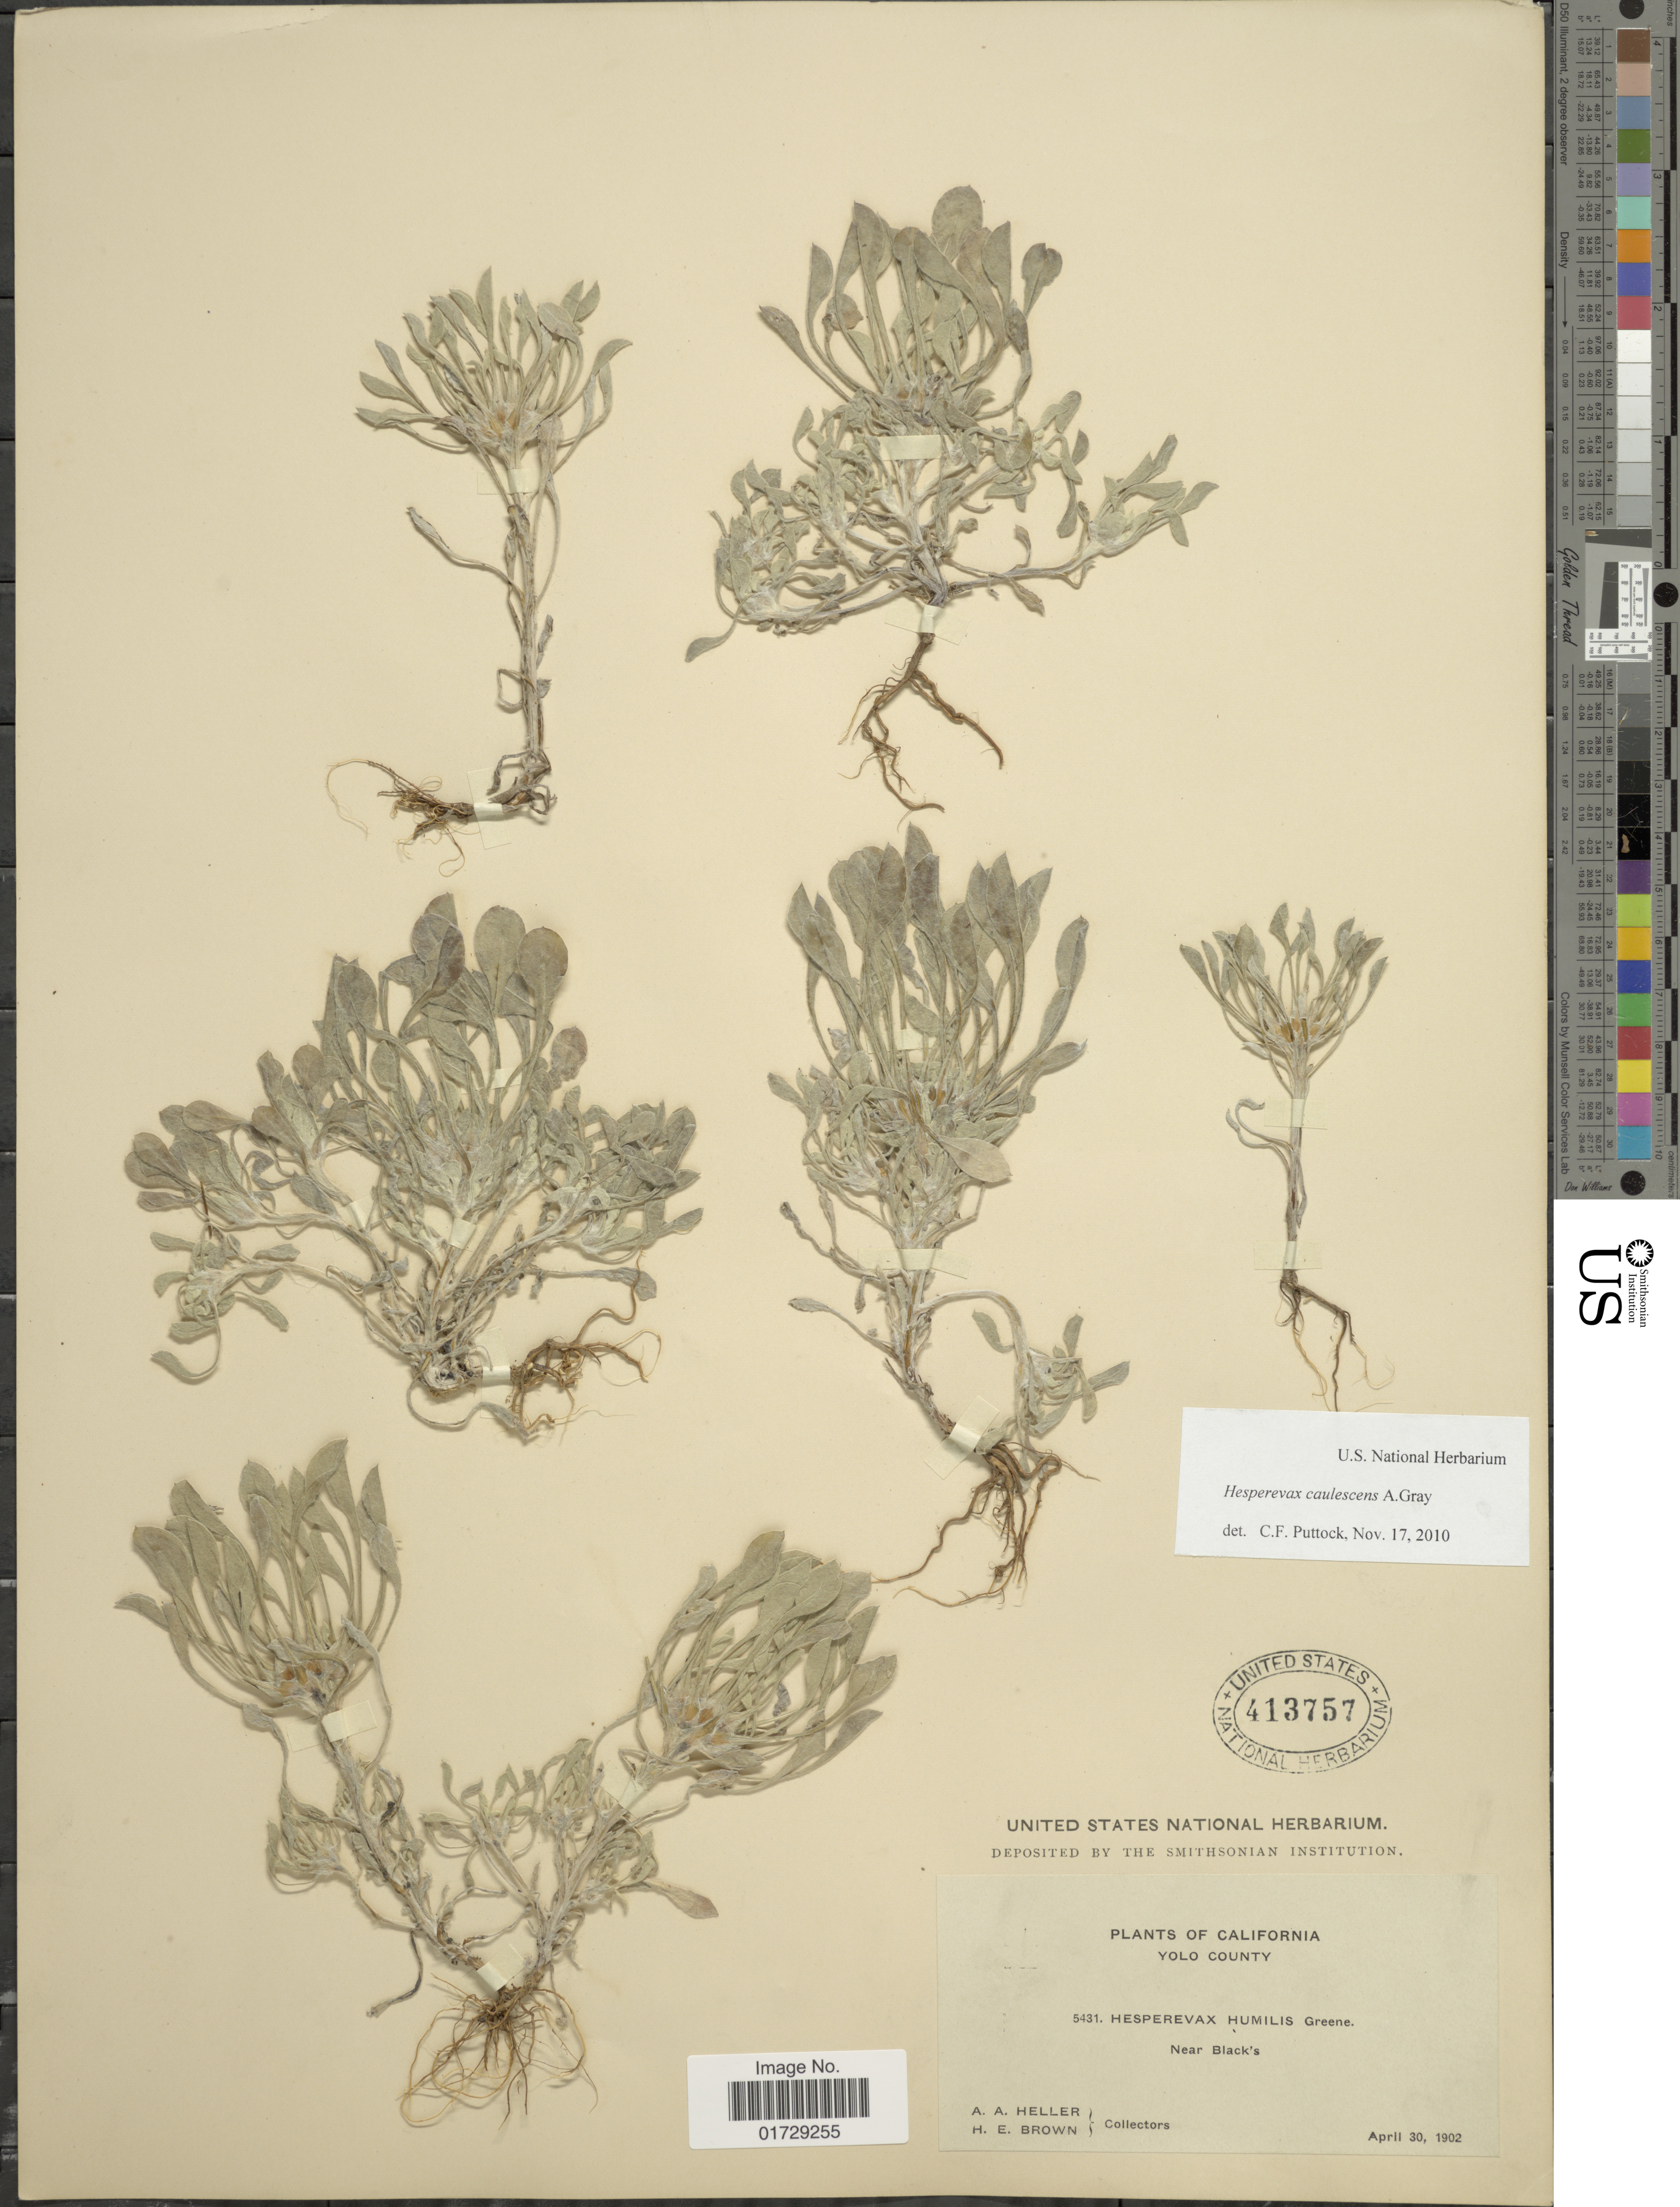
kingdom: Plantae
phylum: Tracheophyta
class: Magnoliopsida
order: Asterales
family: Asteraceae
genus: Hesperevax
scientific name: Hesperevax caulescens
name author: (Benth.) A. Gray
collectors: A. A. Heller & H. E. Brown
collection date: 1902-04-30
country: United States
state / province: California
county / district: Yolo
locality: Yolo County, near Blacks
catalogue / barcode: US 413757